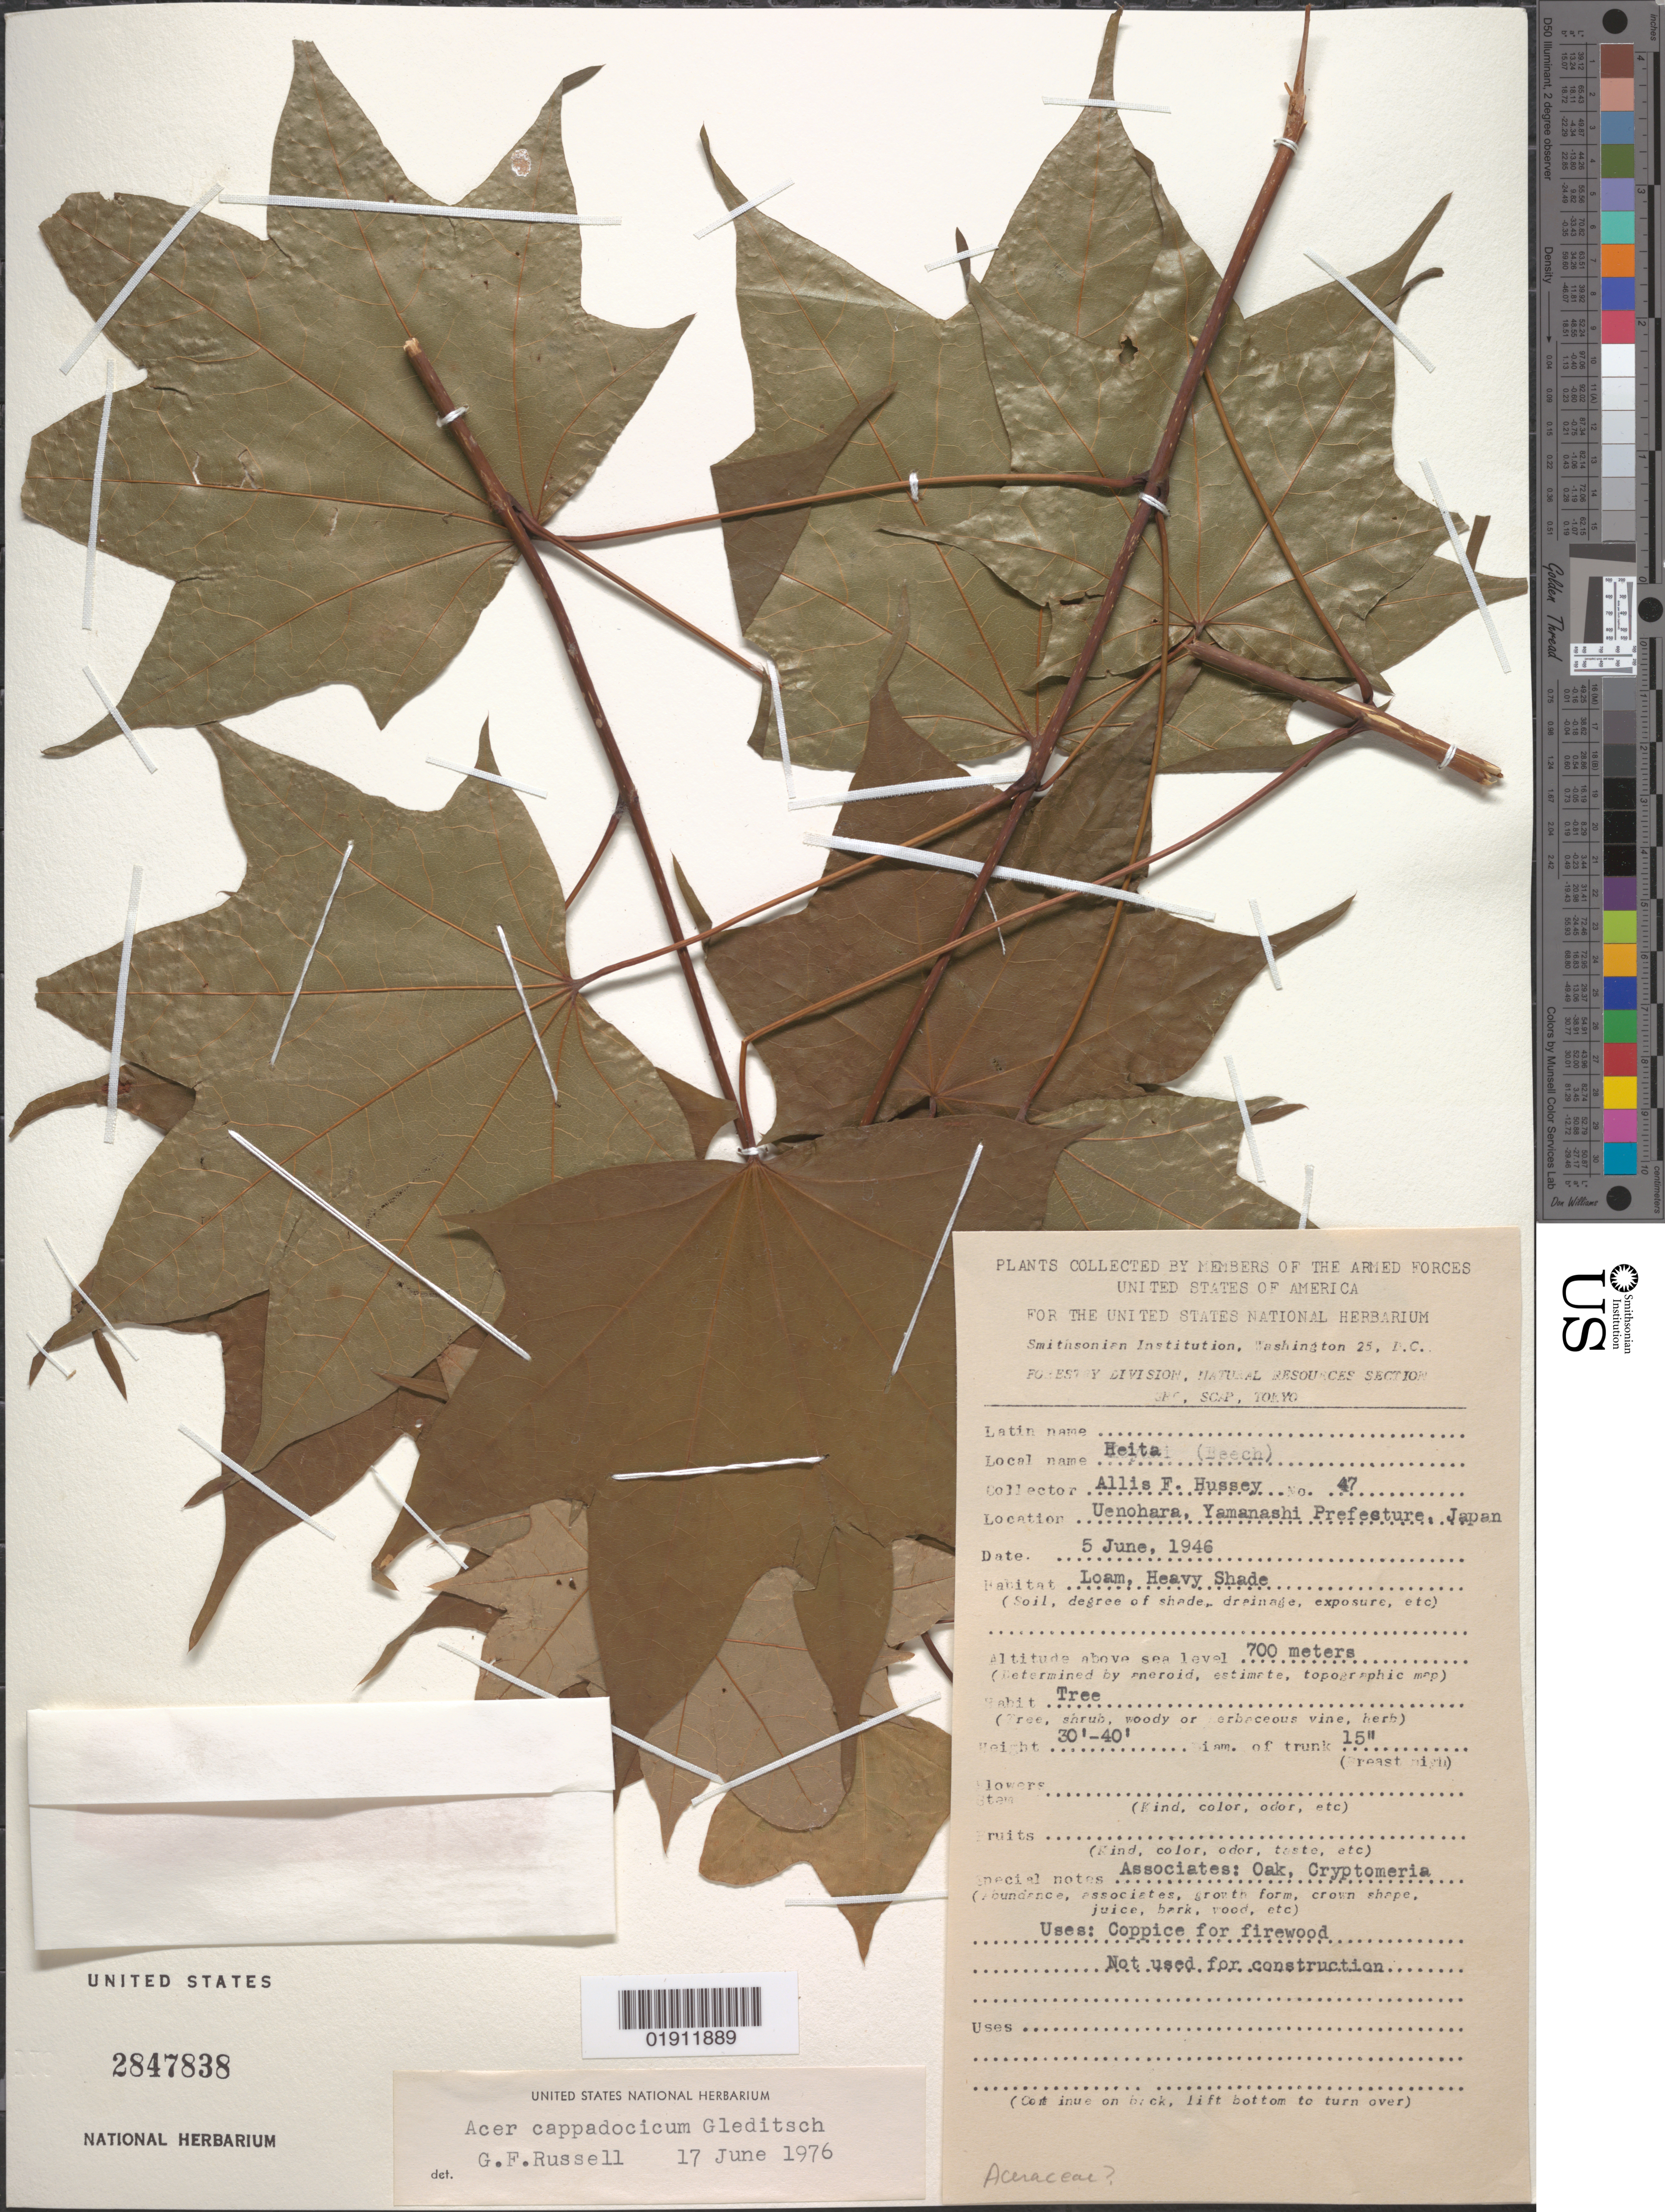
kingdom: Plantae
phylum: Tracheophyta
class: Magnoliopsida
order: Sapindales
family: Sapindaceae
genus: Acer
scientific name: Acer cappadocicum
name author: Gled.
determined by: Russell, George F., (UNITED STATES)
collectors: A. Hussey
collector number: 47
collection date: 1946-06-05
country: Japan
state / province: Yamanasi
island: Honshu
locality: Uenohara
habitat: Loam, heavy shade, associates: Oak, Cryptomeria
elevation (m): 700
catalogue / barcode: US 2847838